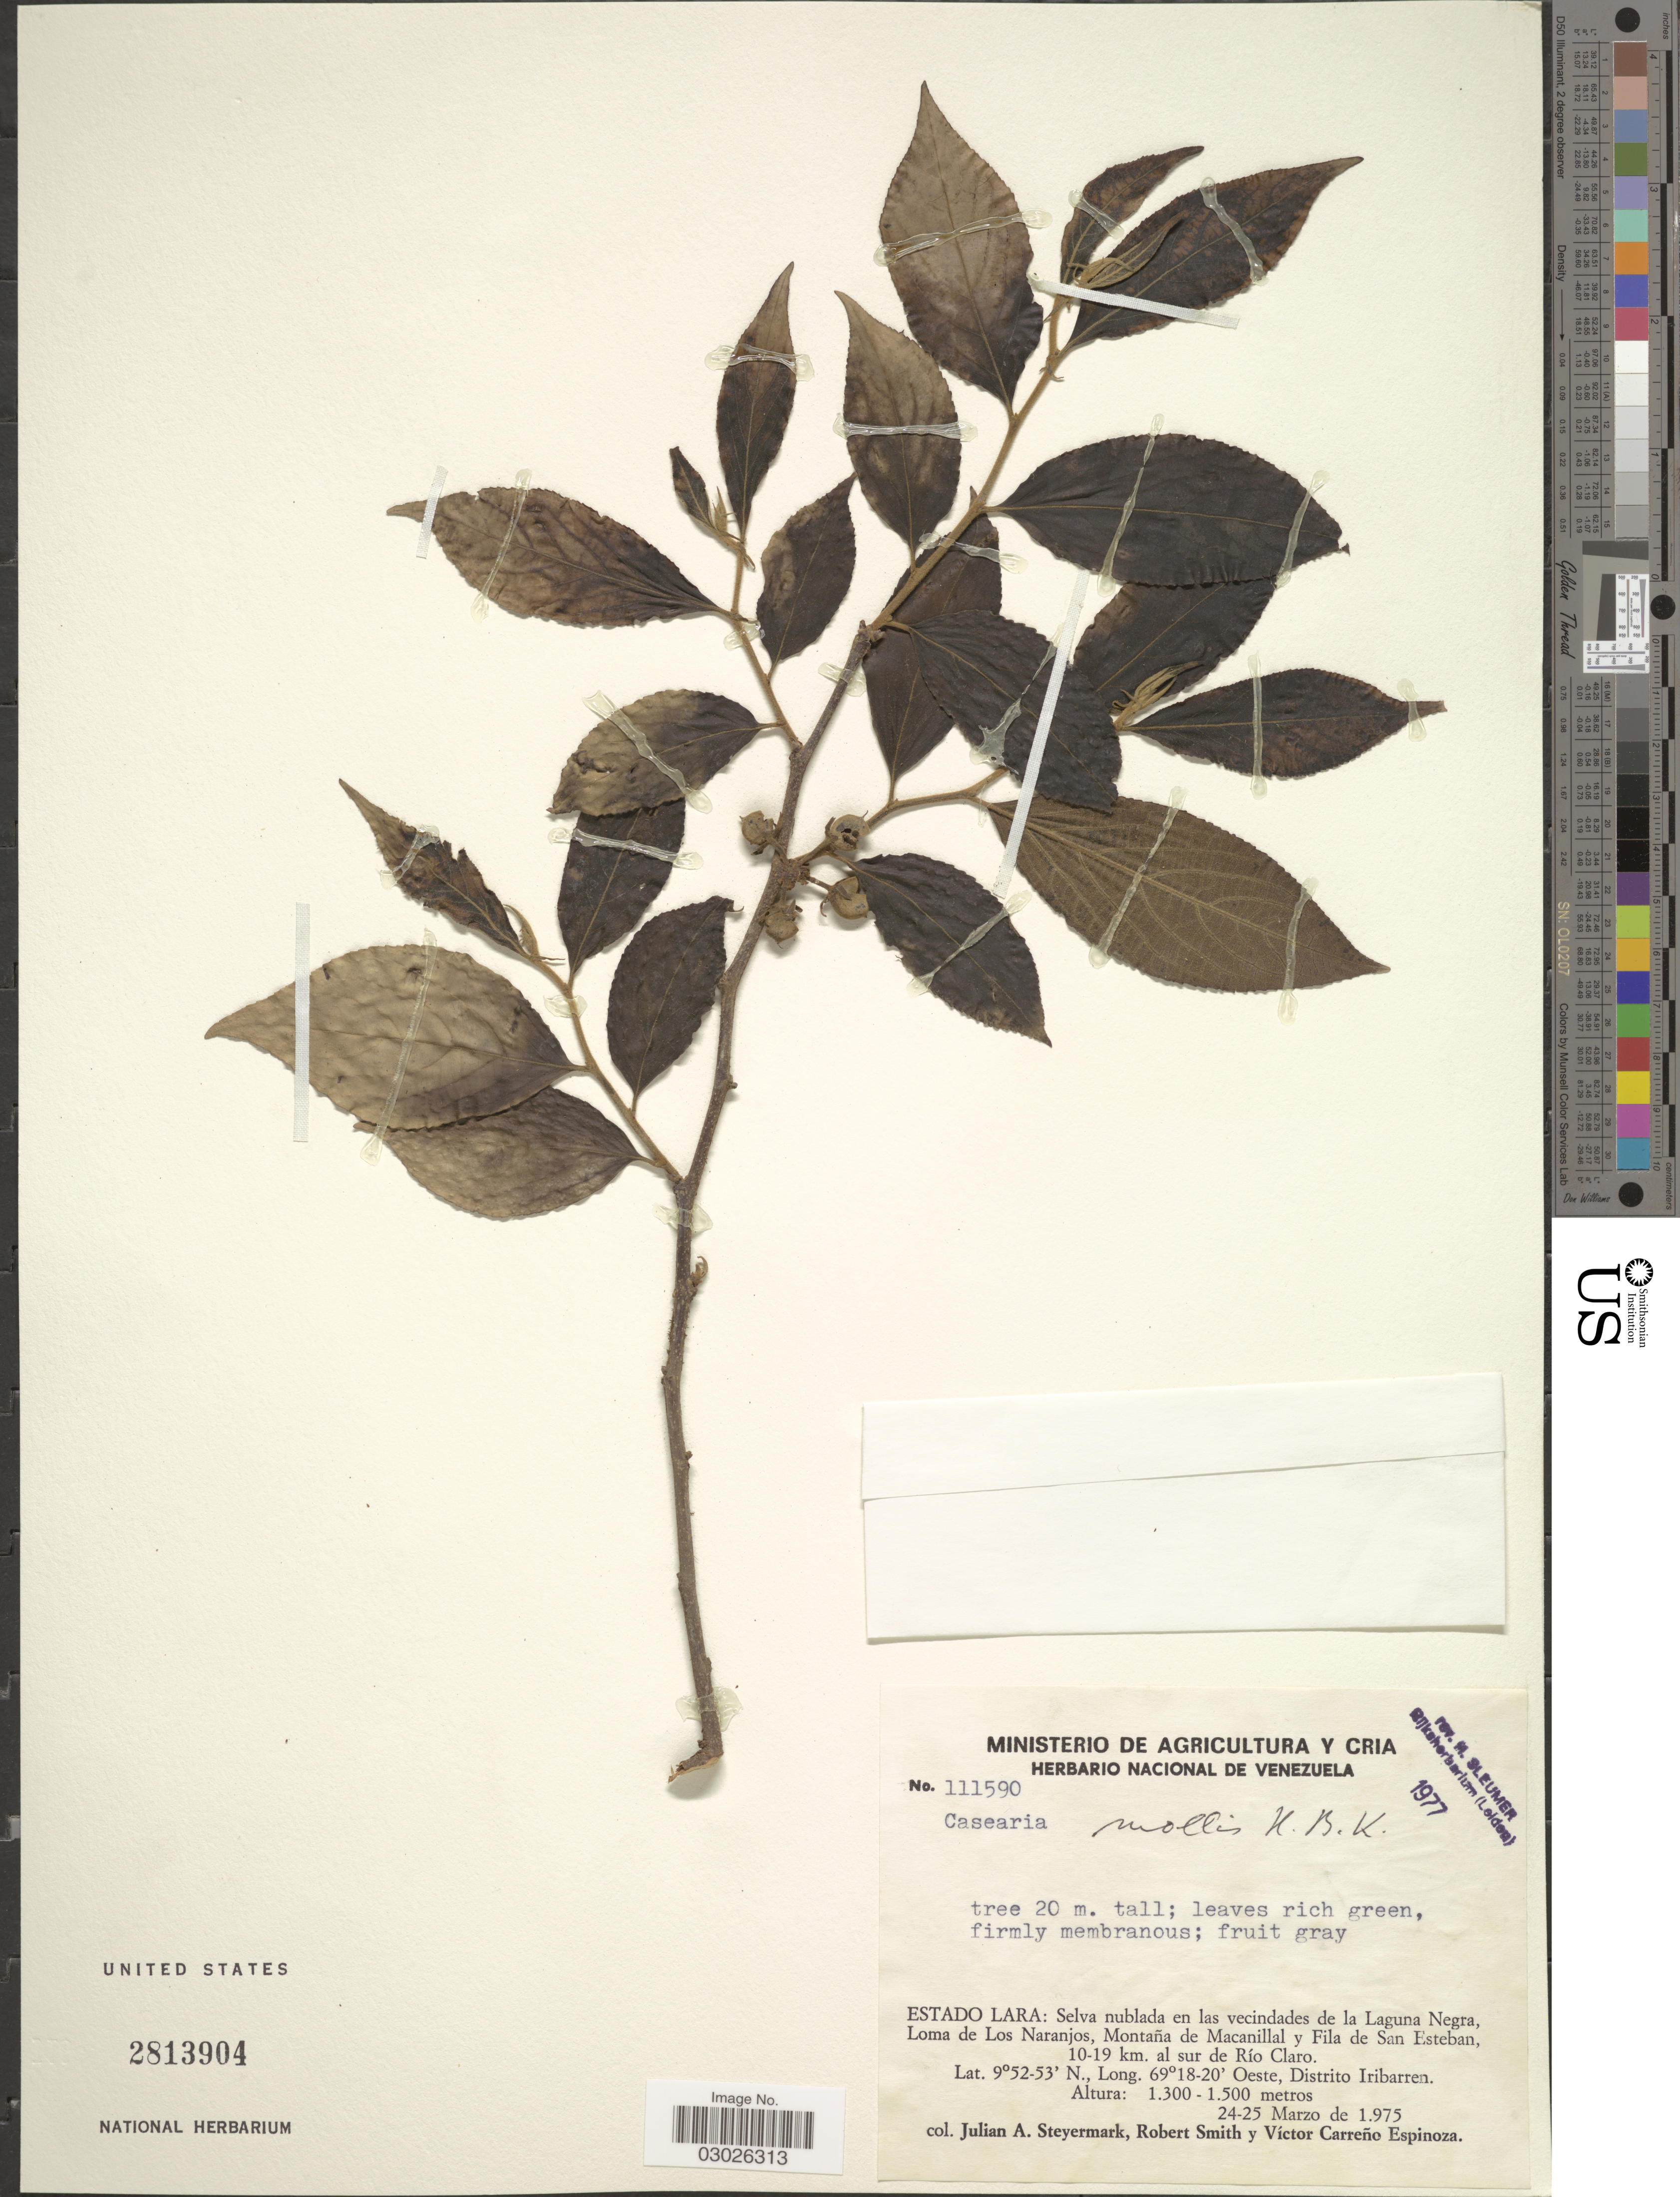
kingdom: Plantae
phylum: Tracheophyta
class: Magnoliopsida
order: Malpighiales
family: Salicaceae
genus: Casearia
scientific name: Casearia mollis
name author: Kunth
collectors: J. Steyermark, R. F. Smith & V. Espinoza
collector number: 111590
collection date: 1975-03-24/1975-03-25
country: Venezuela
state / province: Lara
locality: Estado Lara: Selva nublada en las vecindades de la Laguna Negra, Loma de Los Naranjos, Montaña de Macanillal y Fila de San Esteban, 10-19 km. al sur de Río Claro. Distrito Iribarren.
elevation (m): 1300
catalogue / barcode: US 2813904